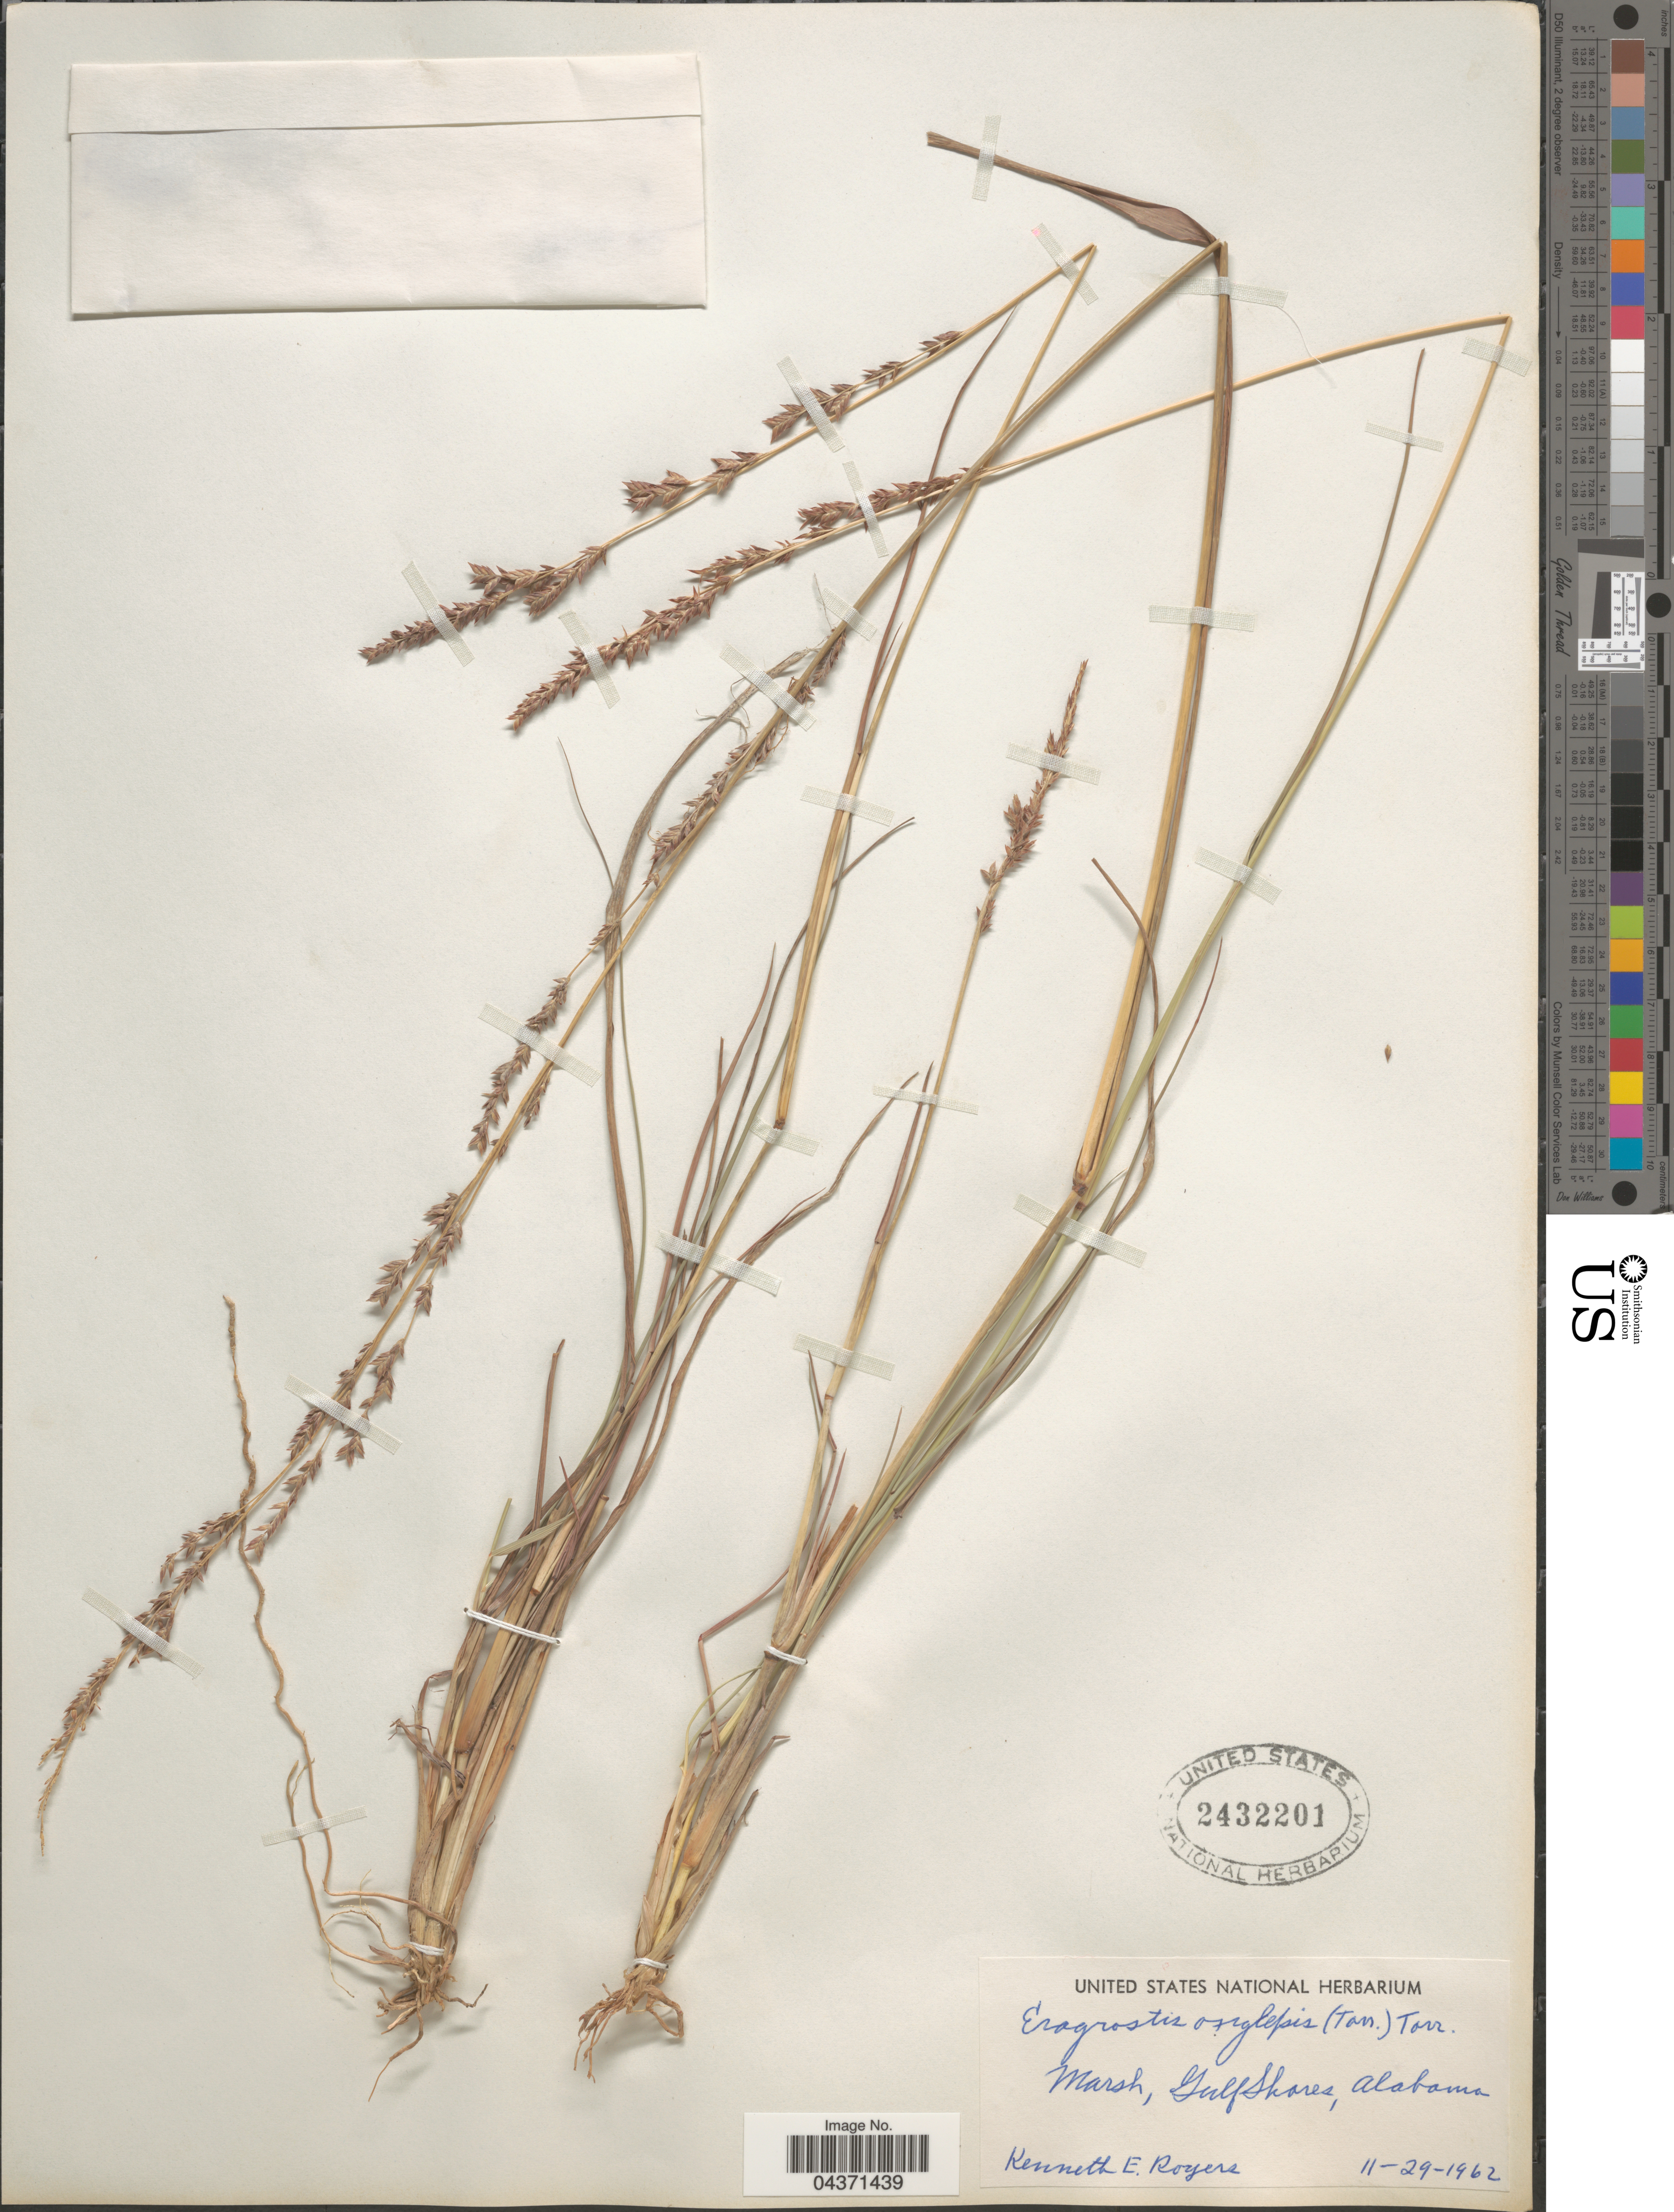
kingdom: Plantae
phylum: Tracheophyta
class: Liliopsida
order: Poales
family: Poaceae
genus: Eragrostis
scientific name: Eragrostis secundiflora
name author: J. Presl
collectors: K. Royers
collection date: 1962-11-29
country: United States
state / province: Alabama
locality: Marsh, Gulf Shores.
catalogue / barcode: US 2432201